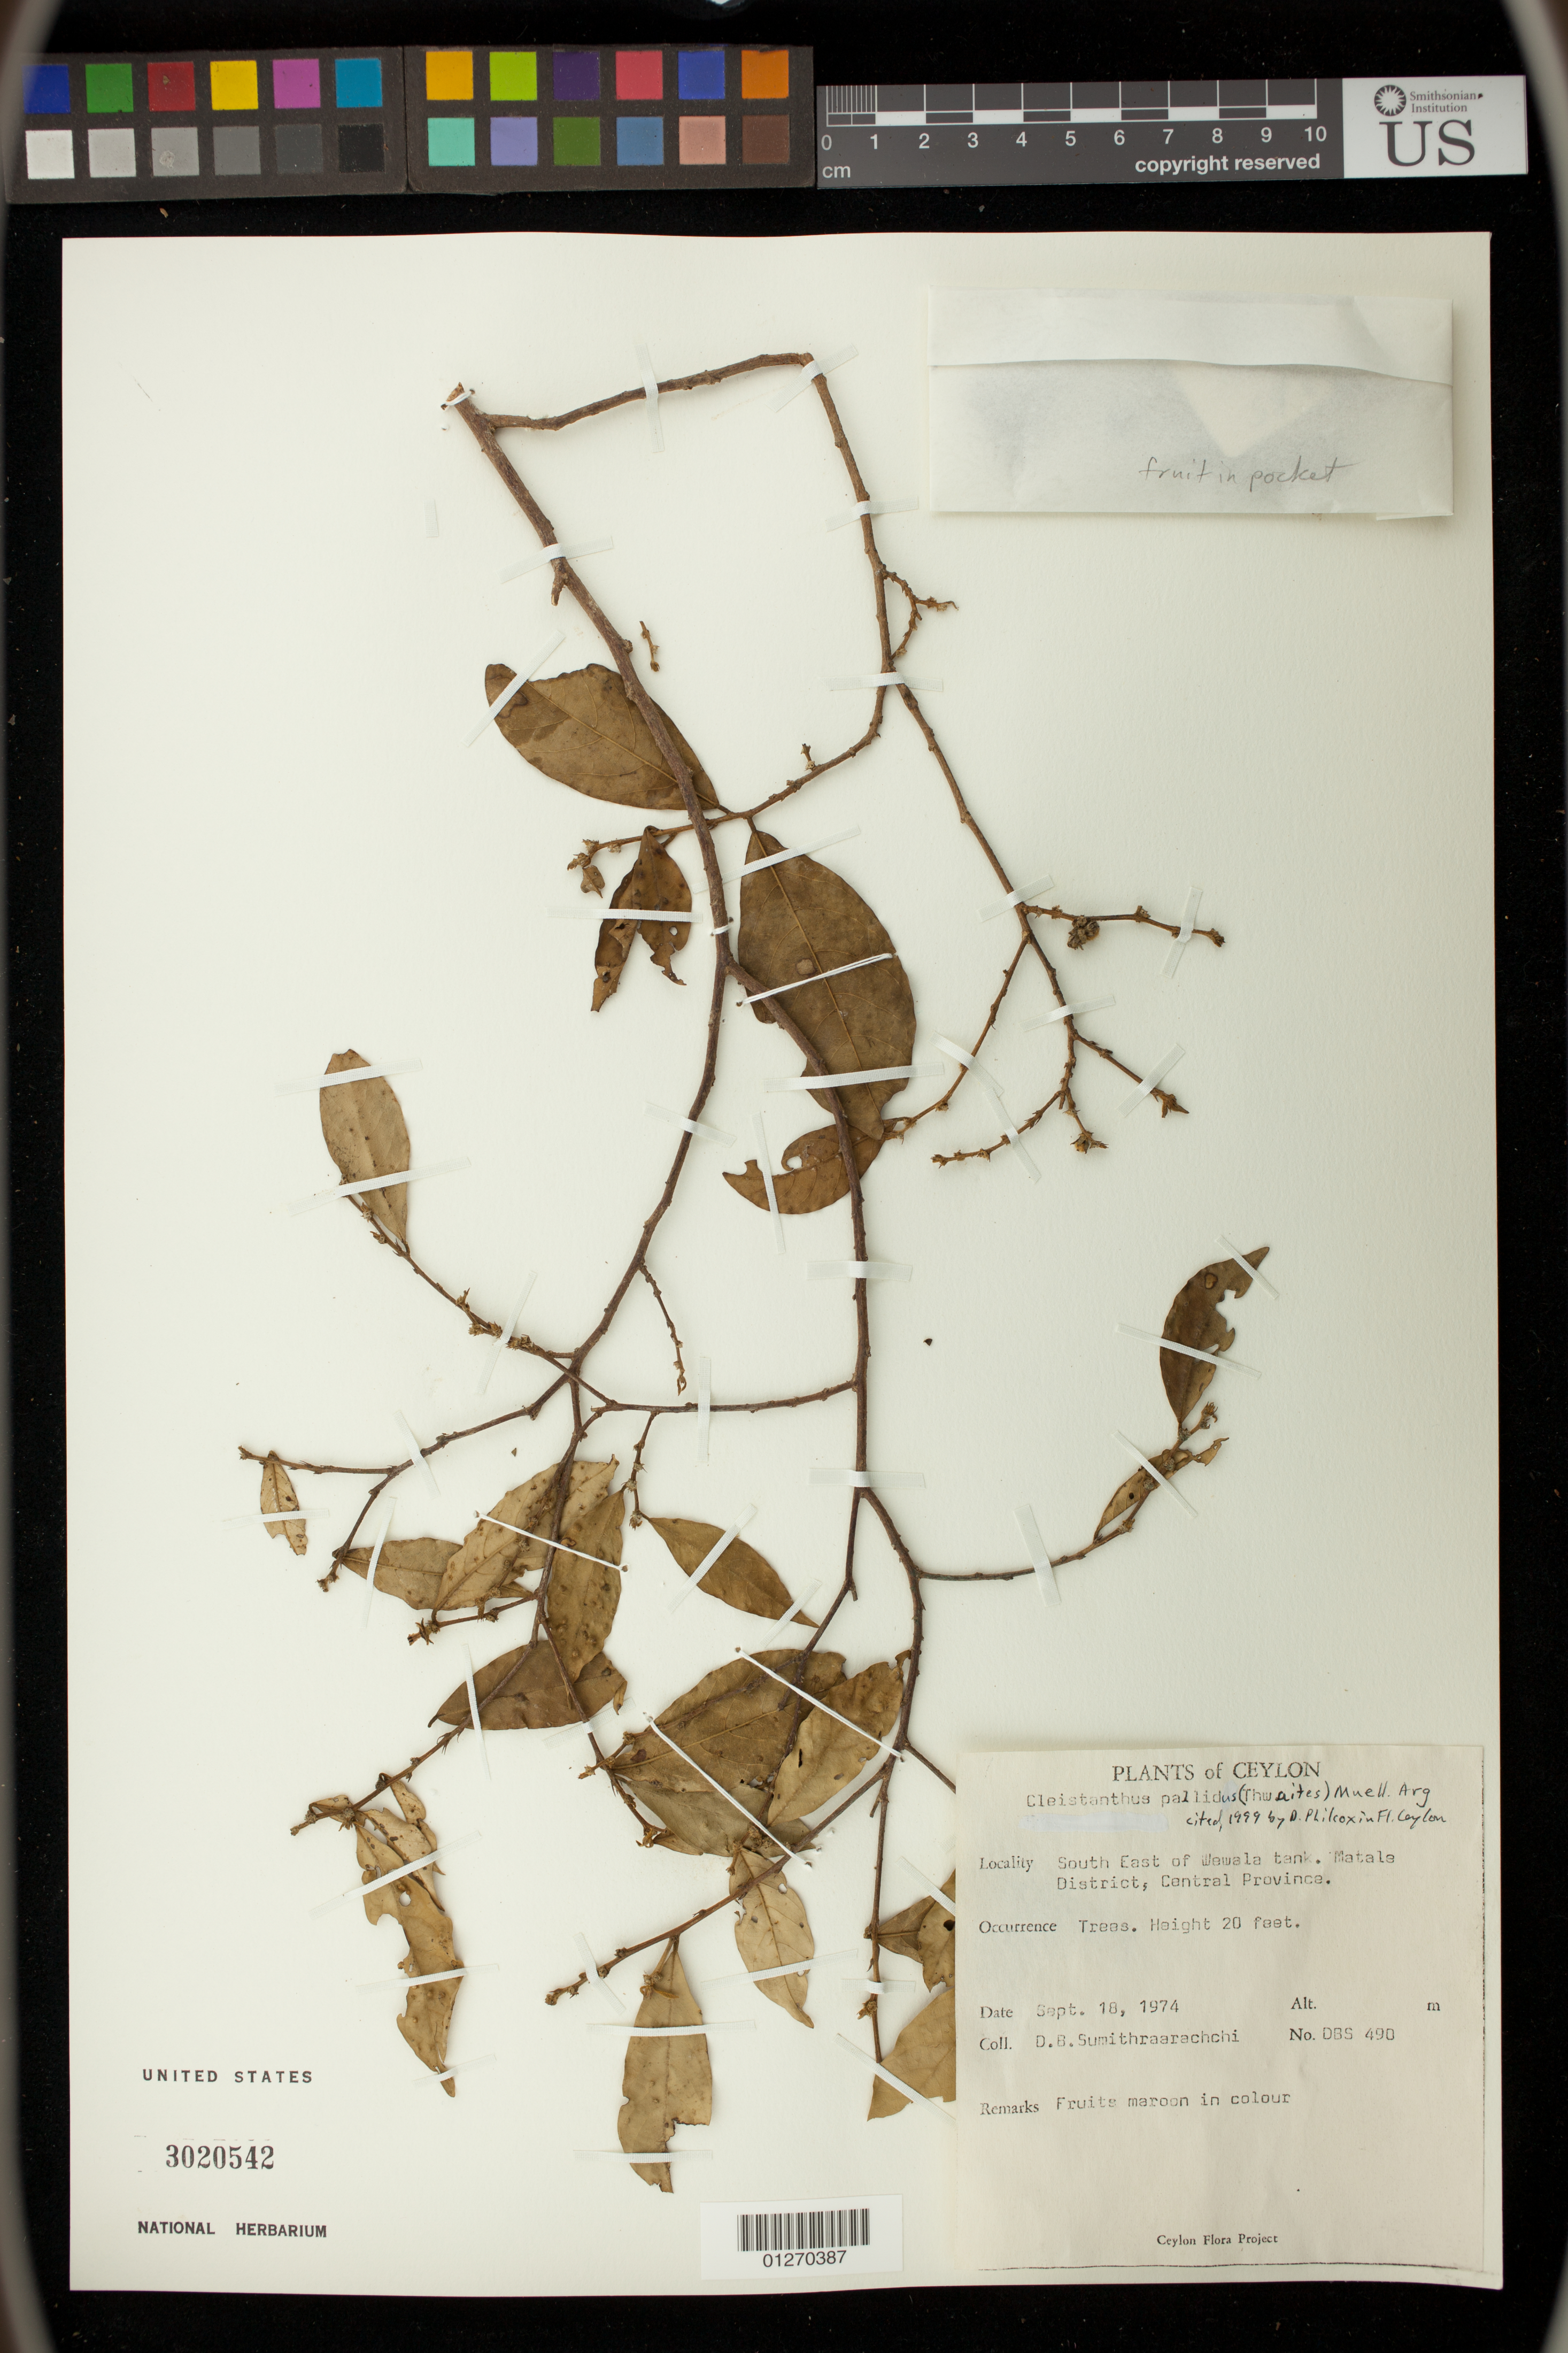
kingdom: Plantae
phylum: Tracheophyta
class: Magnoliopsida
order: Malpighiales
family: Phyllanthaceae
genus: Cleistanthus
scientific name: Cleistanthus pallidus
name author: (Thwaites) Müll. Arg.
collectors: D. B. Sumithraarachchi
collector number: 490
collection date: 1974-09-18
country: Sri Lanka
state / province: Central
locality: South East of Wewala tank. Matale District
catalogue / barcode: US 3020542